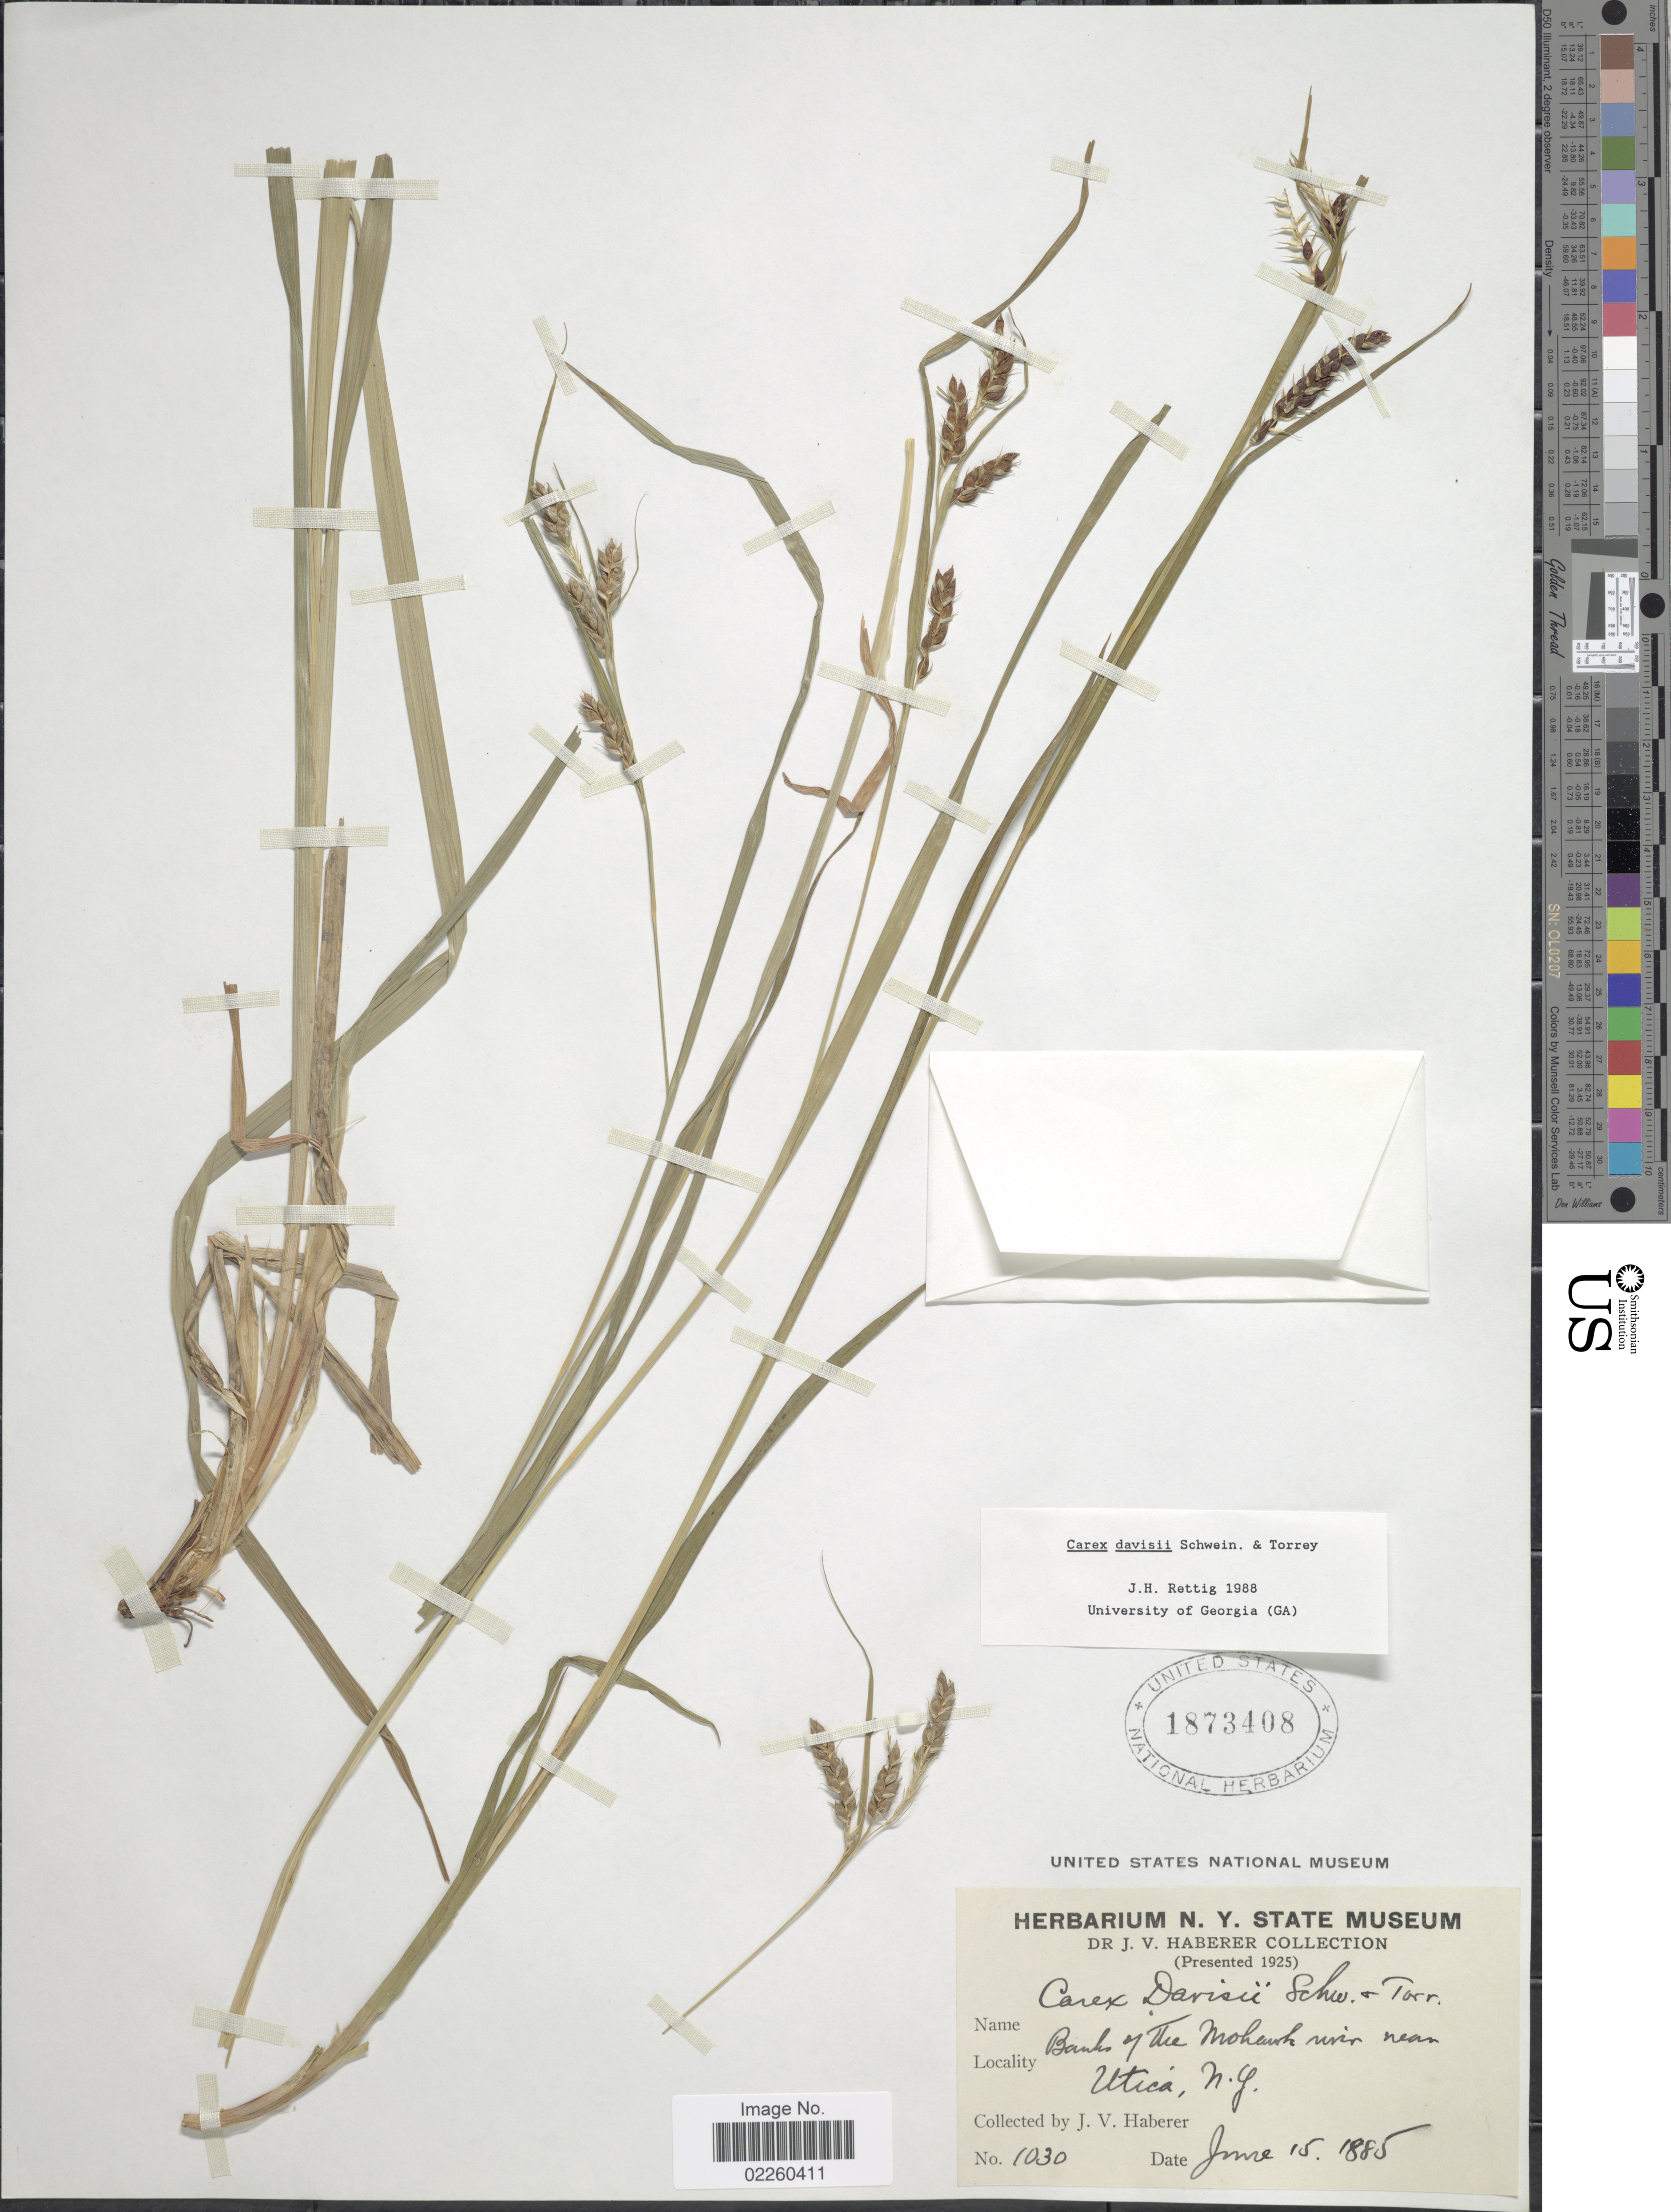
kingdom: Plantae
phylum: Tracheophyta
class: Liliopsida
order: Poales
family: Cyperaceae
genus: Carex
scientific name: Carex davisii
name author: Schwein. & Torr.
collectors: J. V. Haberer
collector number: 1030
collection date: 1885-06-15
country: United States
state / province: New York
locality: Banks of the Mohawk river near Utica, N.Y.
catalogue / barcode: US 1873408